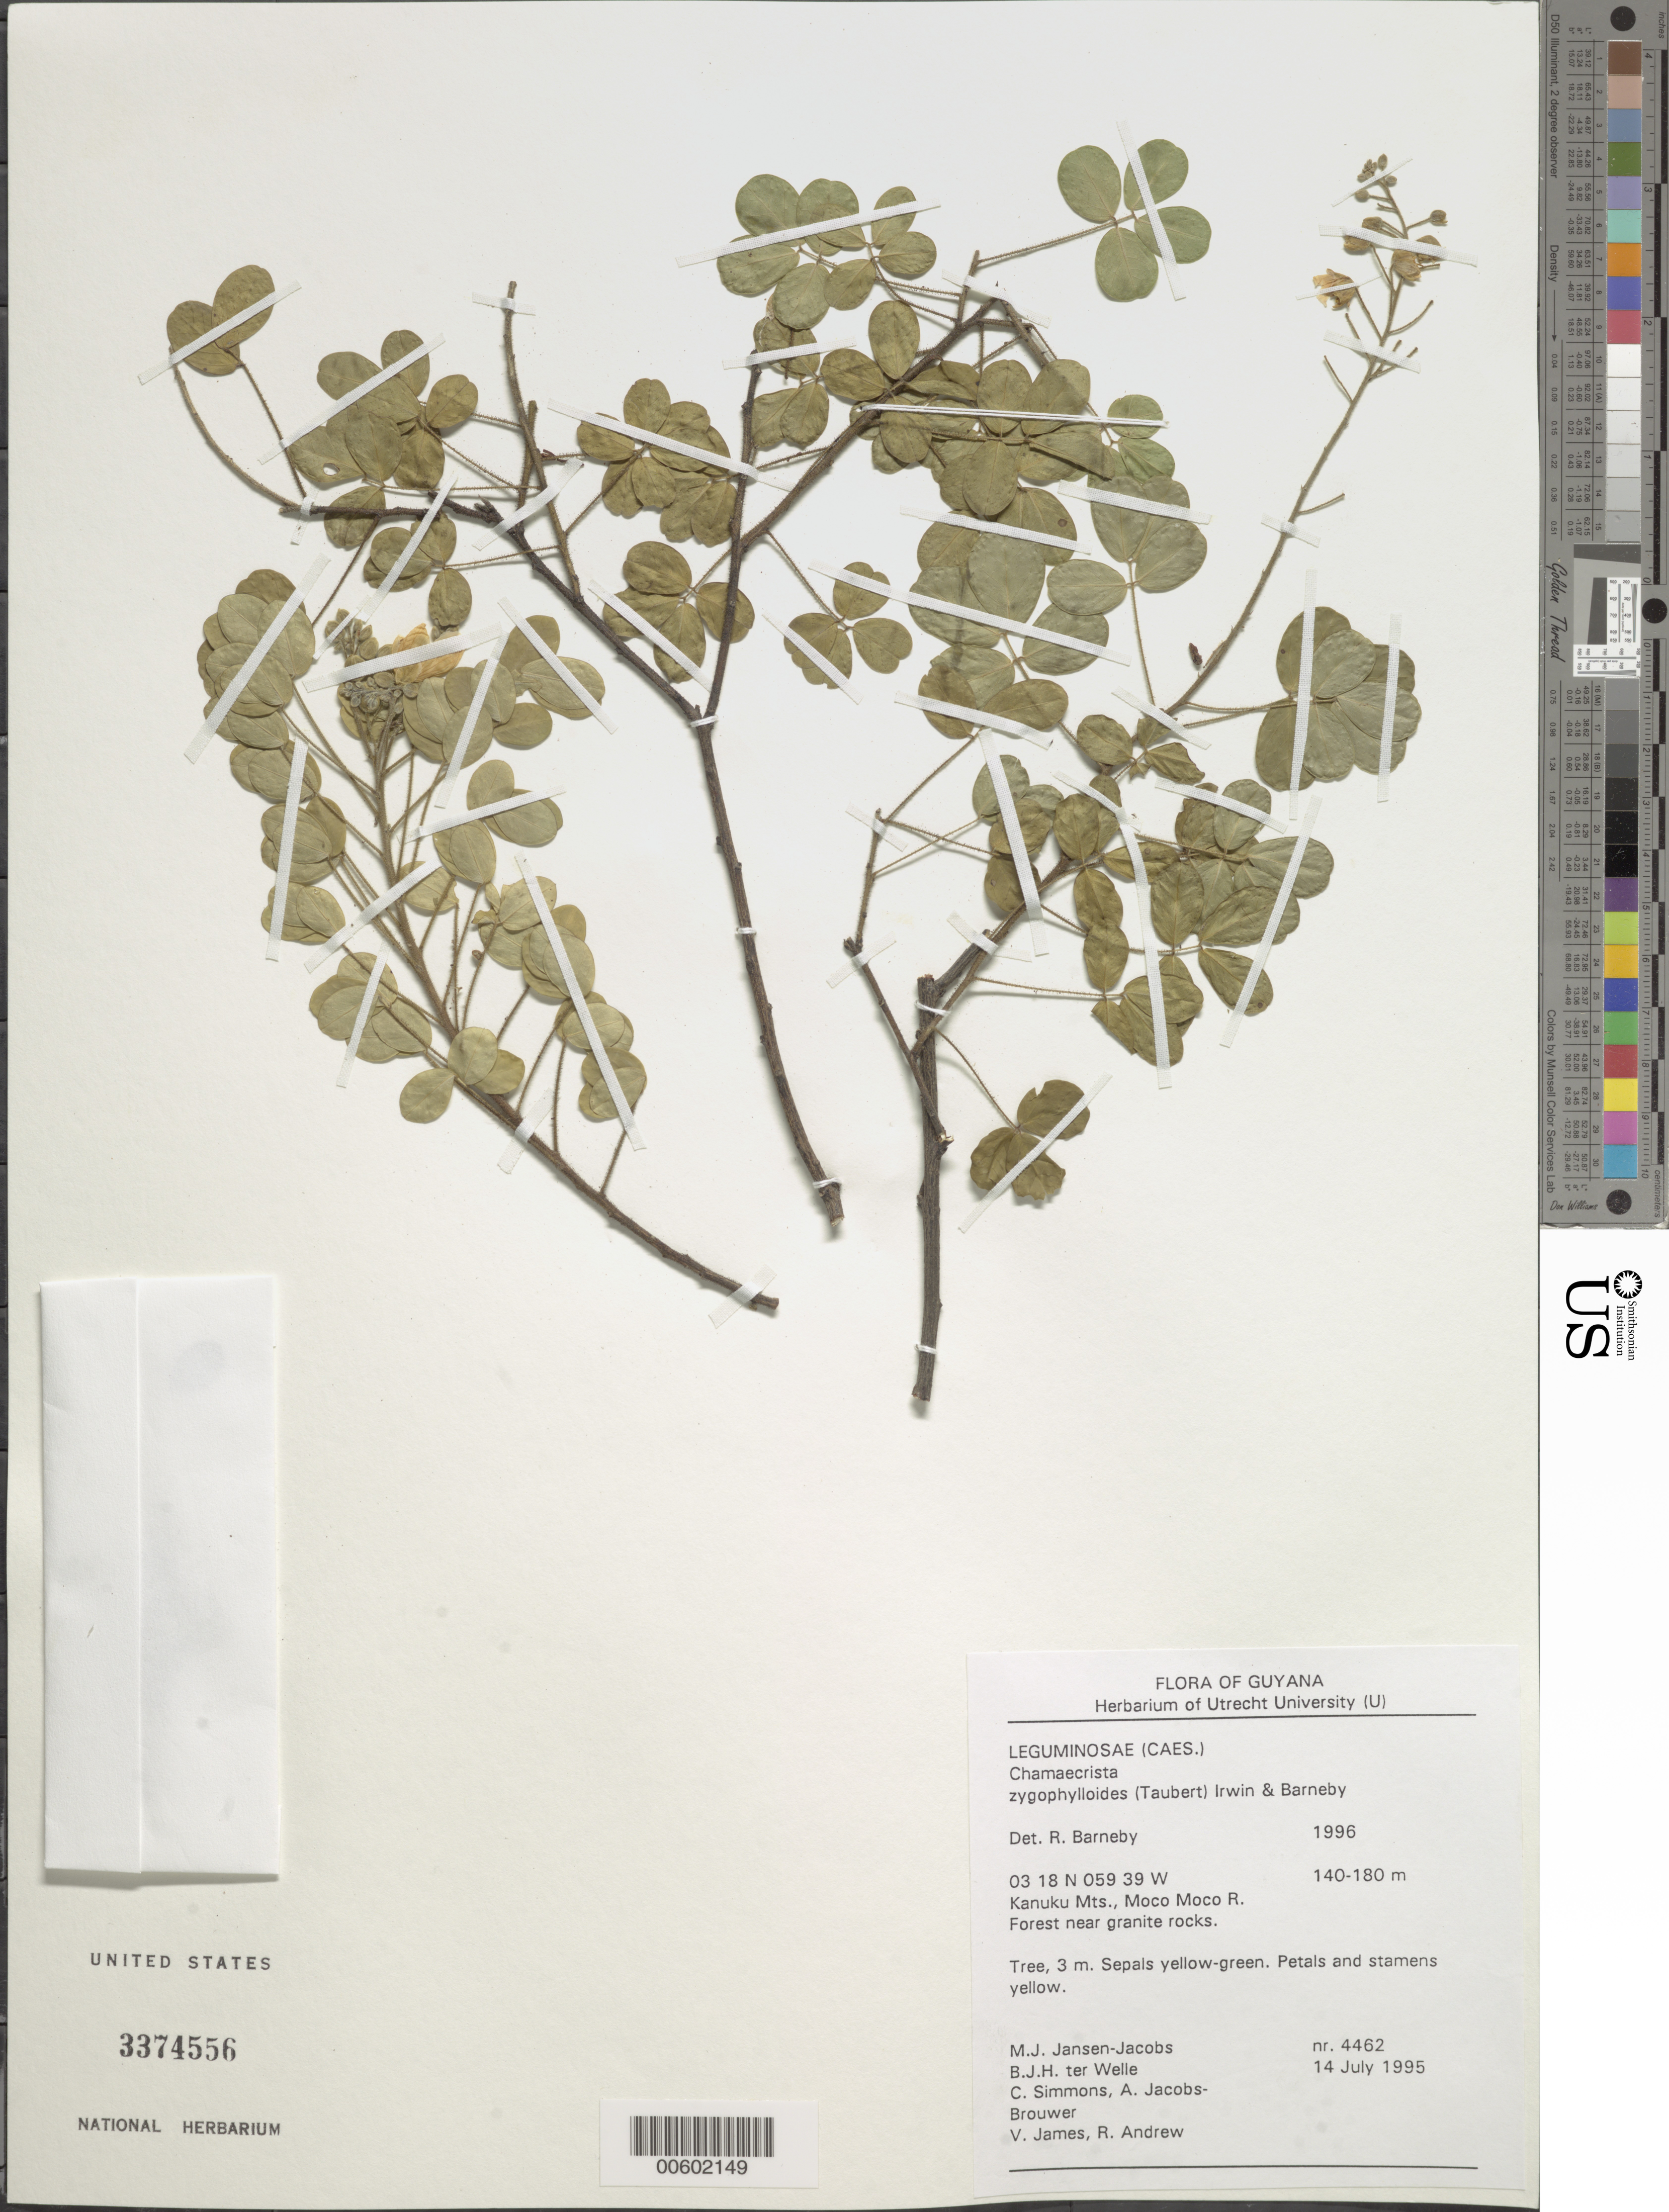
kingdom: Plantae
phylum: Tracheophyta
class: Magnoliopsida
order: Fabales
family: Fabaceae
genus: Chamaecrista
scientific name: Chamaecrista zygophylloides var. zygophylloides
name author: (Taub.) H.S. Irwin & Barneby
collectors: M. J. Jansen-Jacobs, B. Welle, C. Simmons, A. Jacobs-Brouwer, V. James & R. Andrew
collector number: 4462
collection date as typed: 14-Jul-95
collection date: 1995-07-14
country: Guyana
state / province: U. Takutu-U. Essequibo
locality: Moco Moco River, Kanuku Mts.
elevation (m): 140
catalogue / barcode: US 3374556